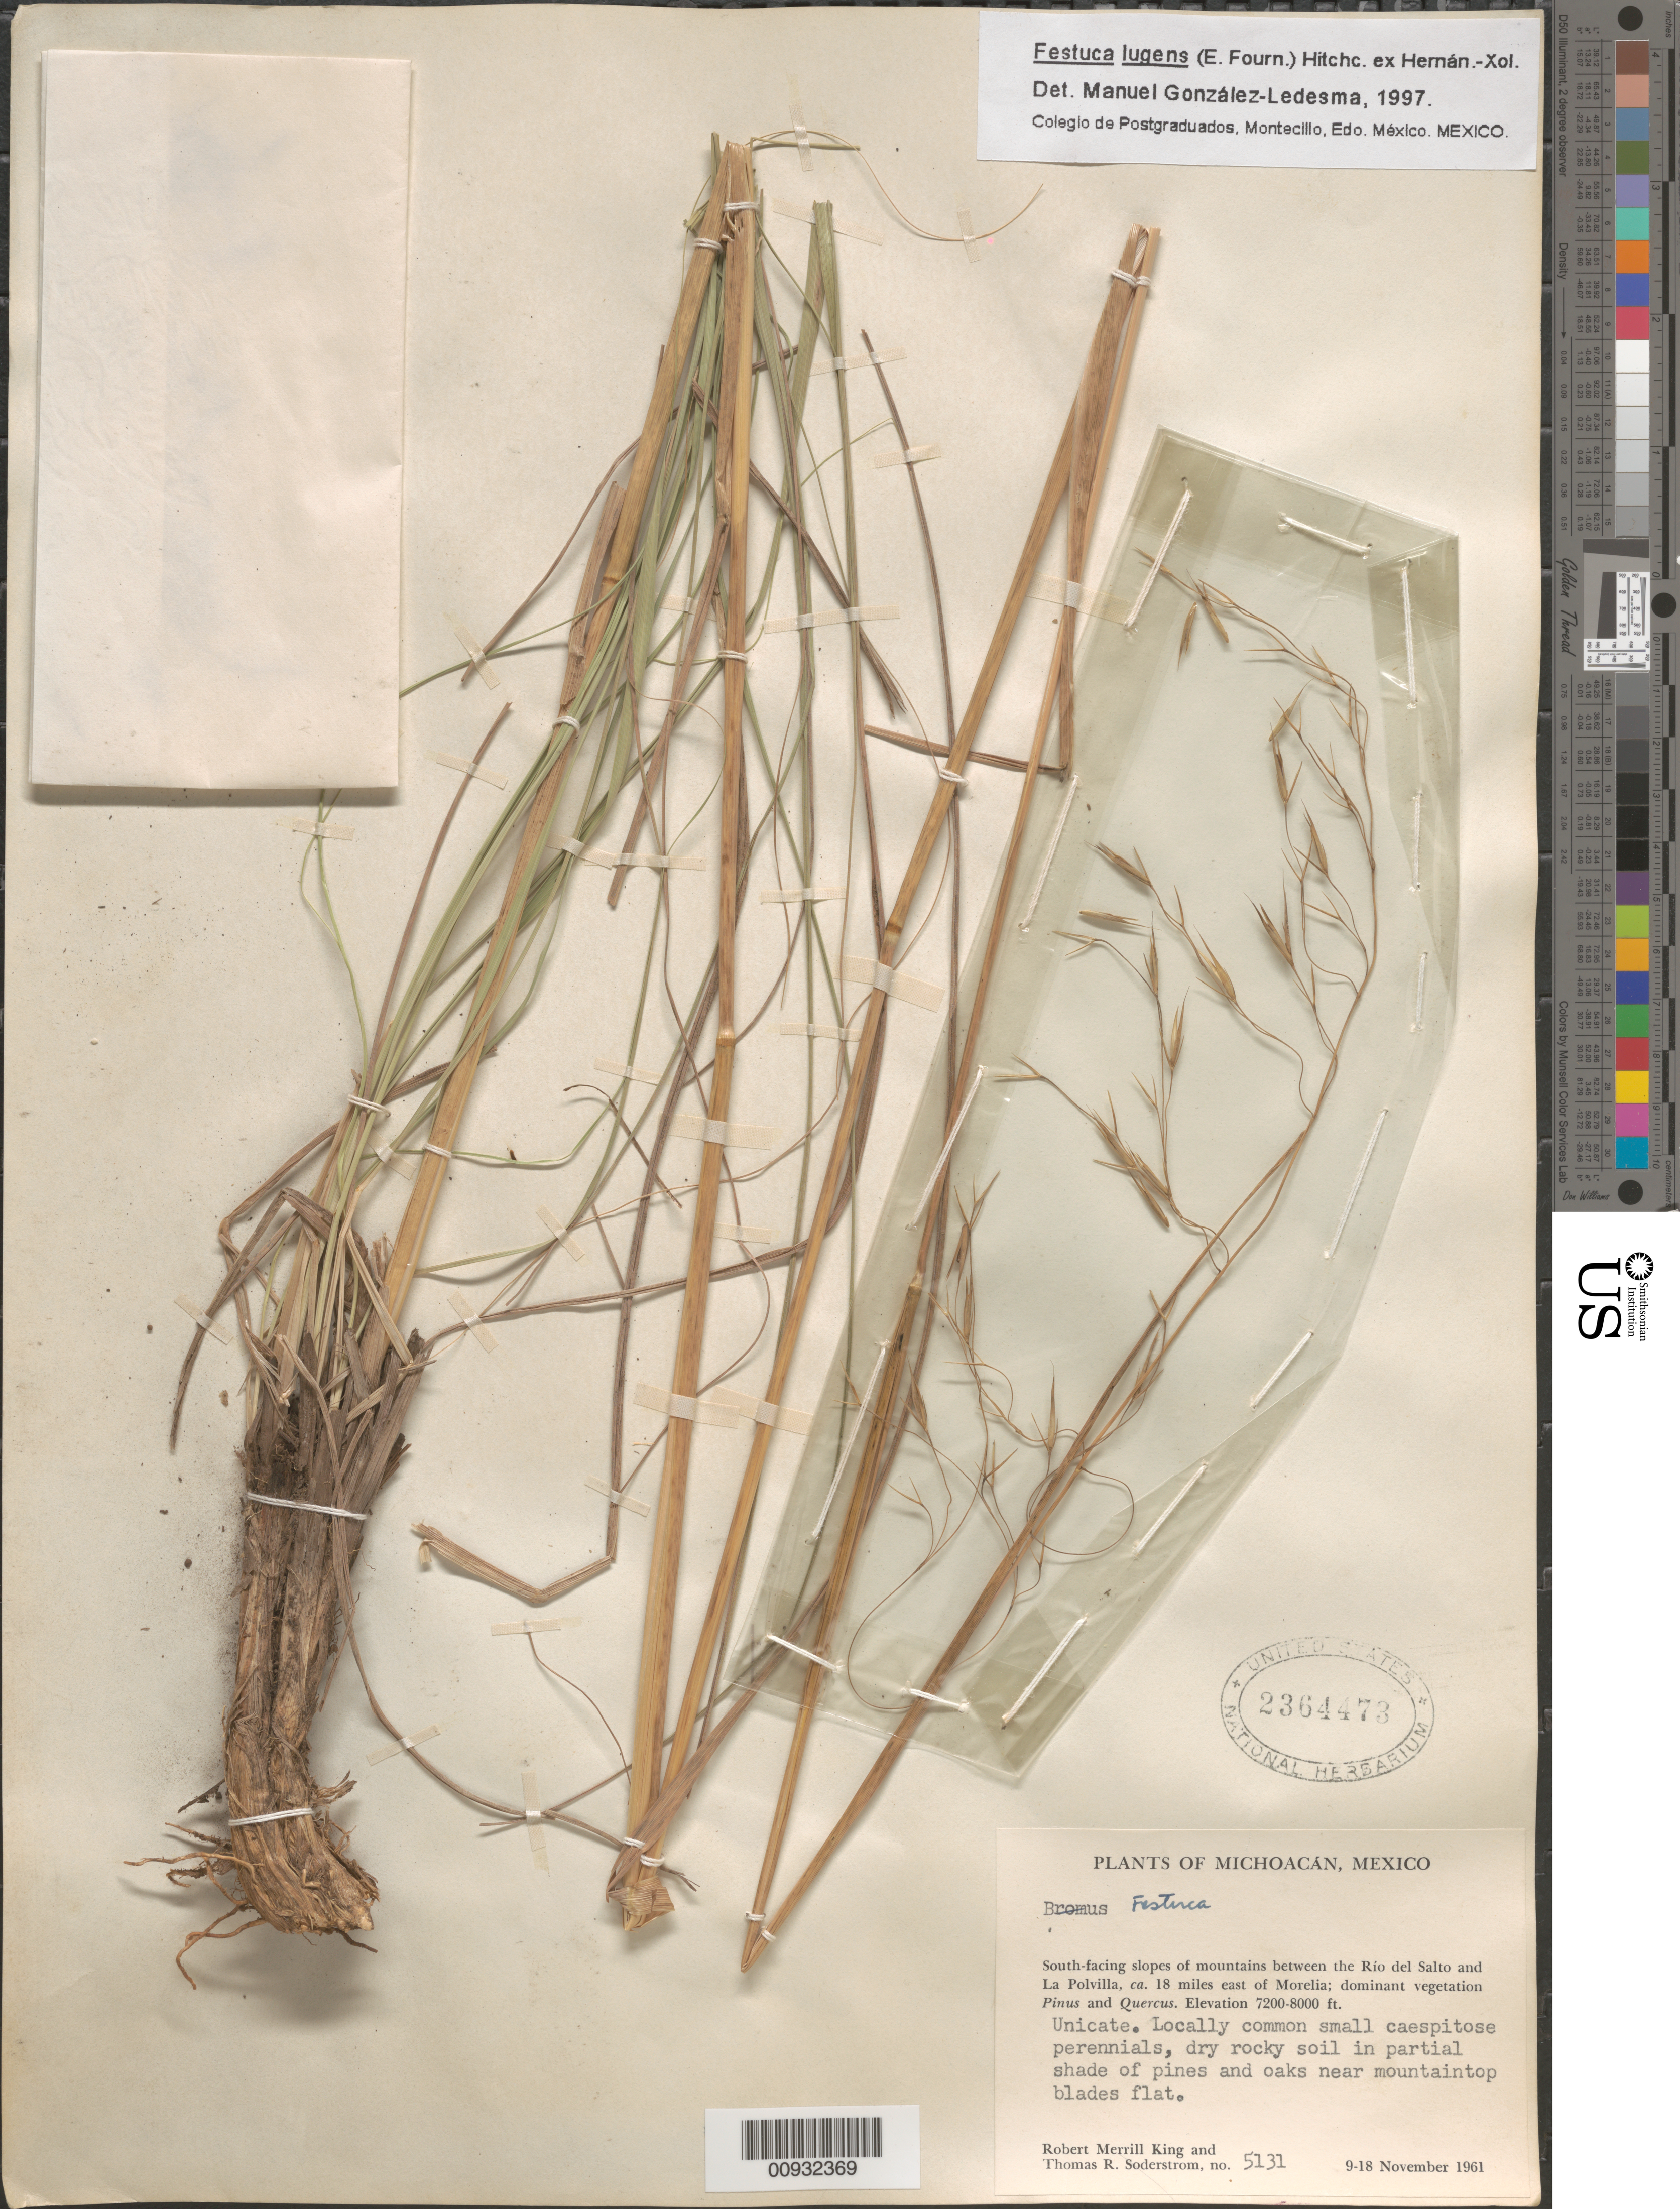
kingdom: Plantae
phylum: Tracheophyta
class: Liliopsida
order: Poales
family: Poaceae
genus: Festuca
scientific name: Festuca lugens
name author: (E. Fourn.) Hitchc. ex Hern.-Xol.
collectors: R. M. King & T. R. Soderstrom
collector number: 5131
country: Mexico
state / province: Michoacán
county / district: Morelia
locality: Rio del Salto and La Polvilla, E of Morelia.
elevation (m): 2195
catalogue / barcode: US 2364473